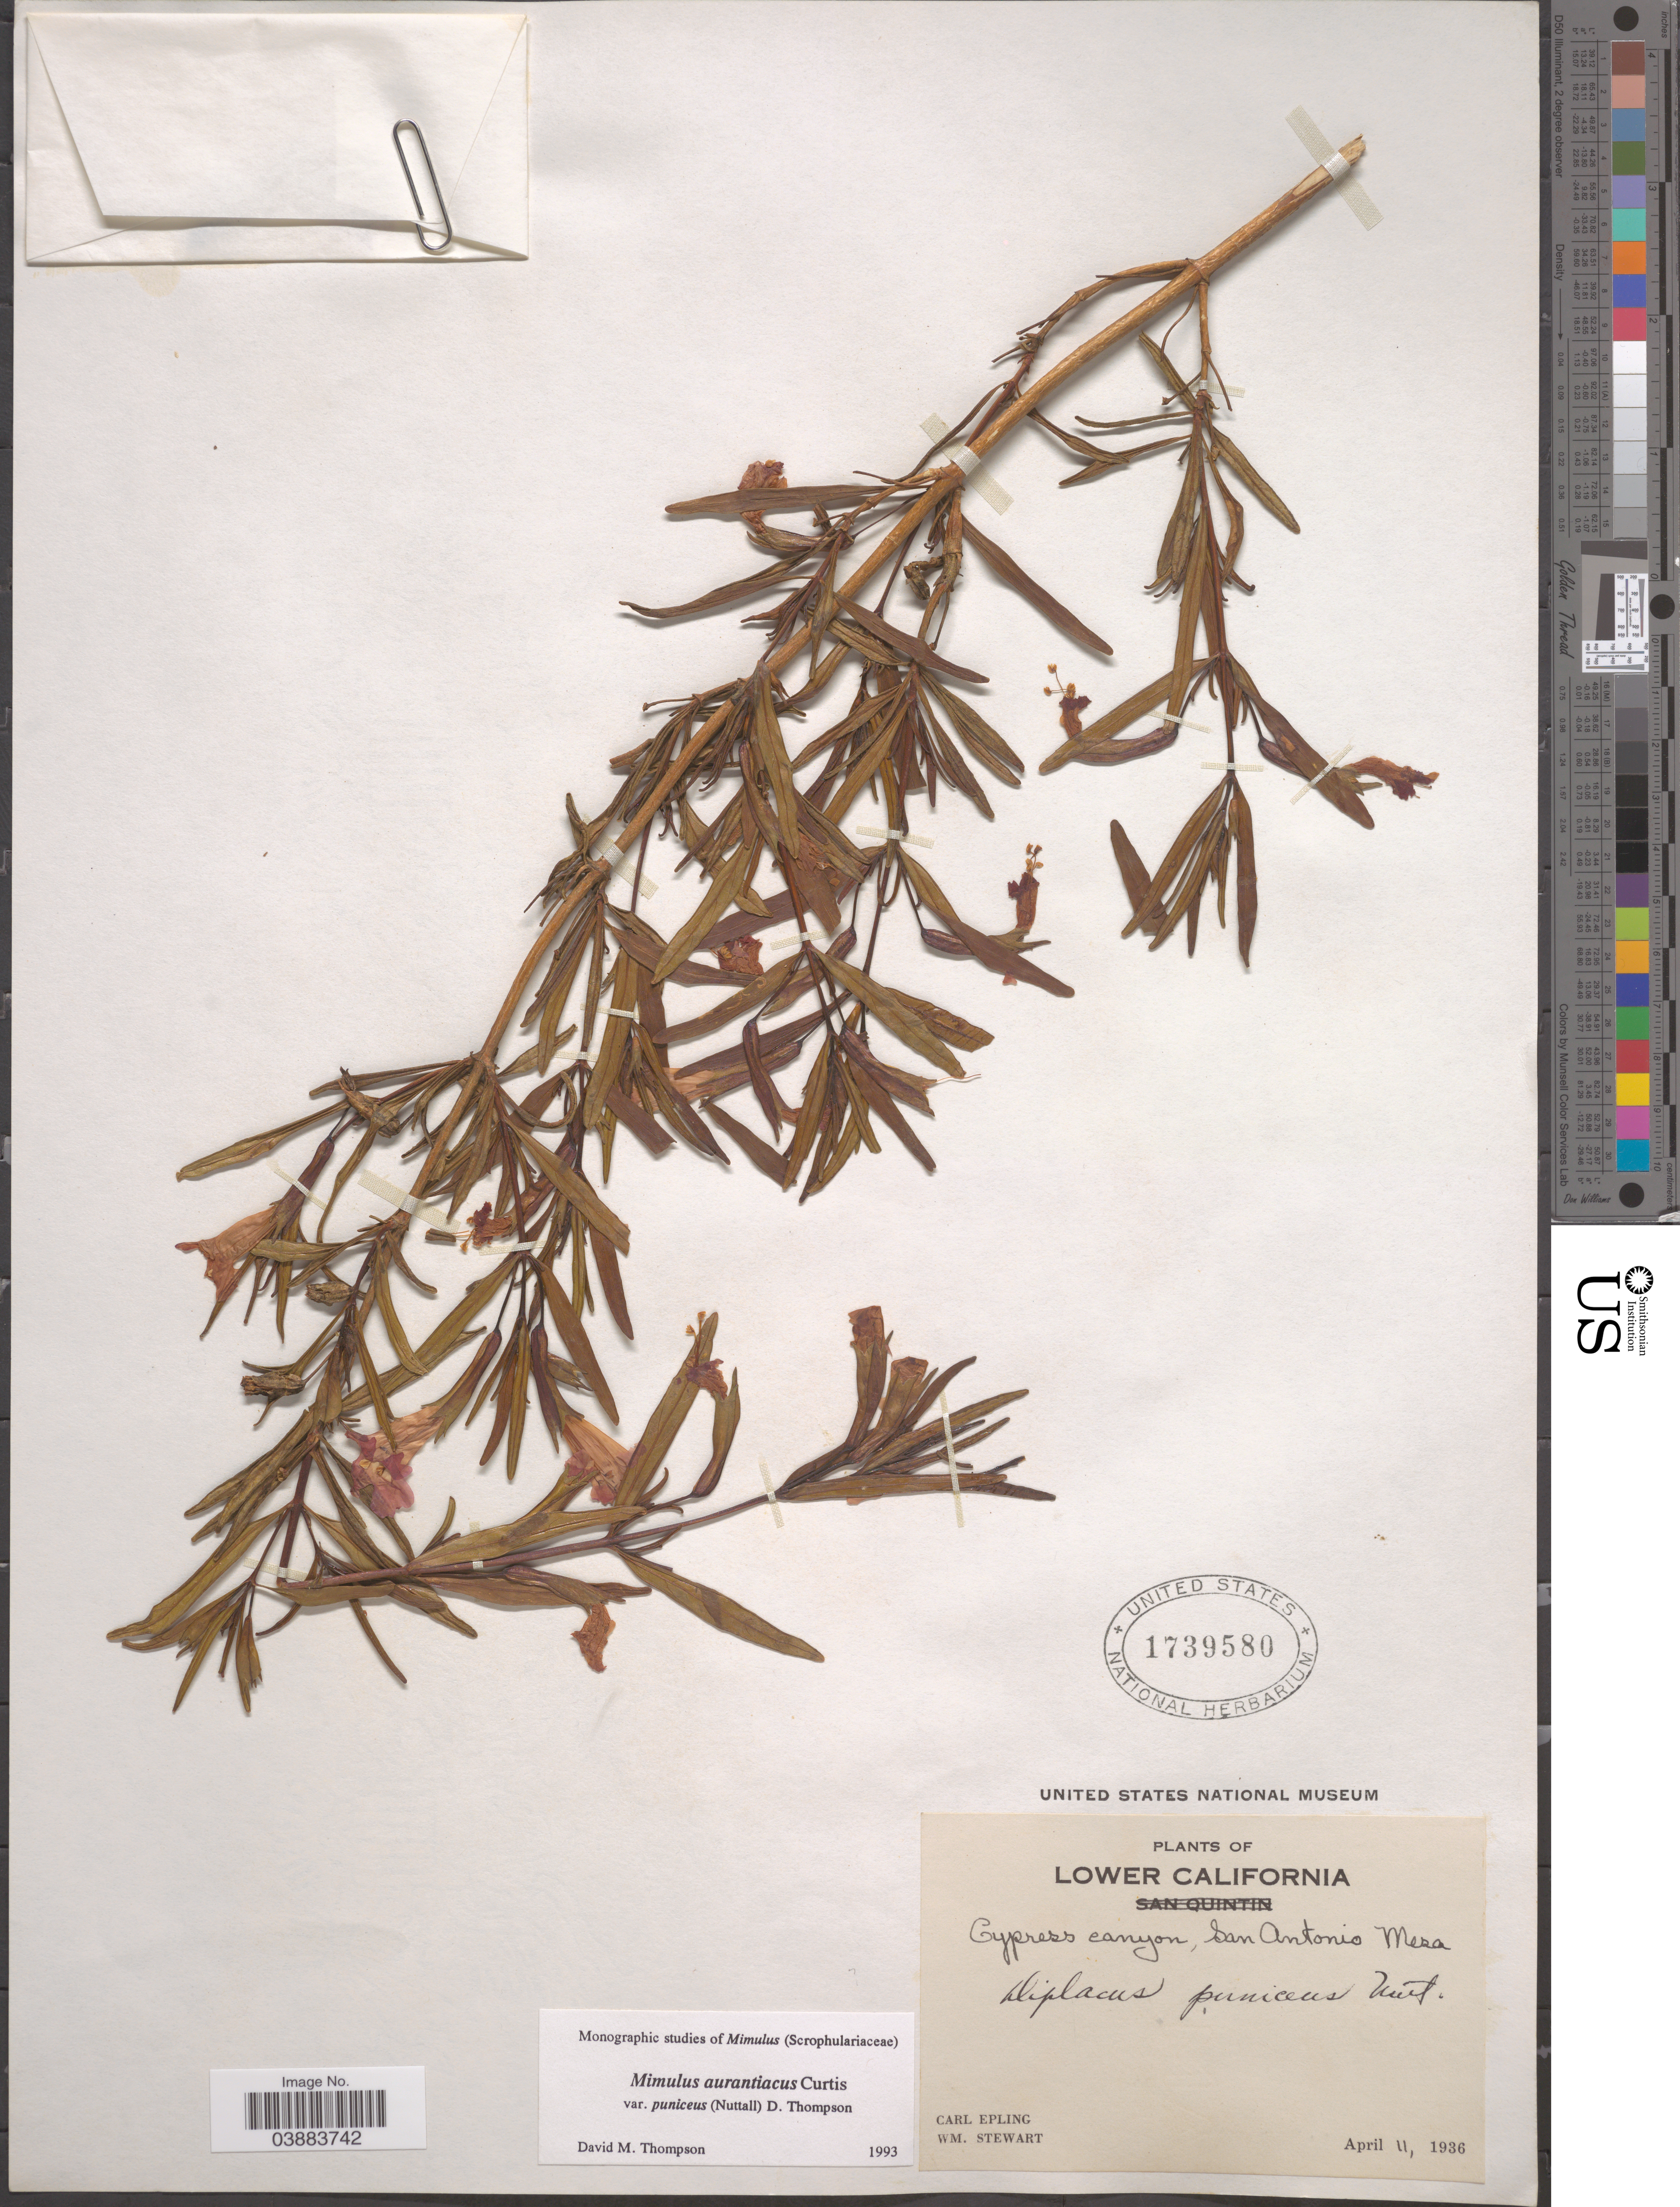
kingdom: Plantae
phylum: Tracheophyta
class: Magnoliopsida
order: Lamiales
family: Phrymaceae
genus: Diplacus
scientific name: Diplacus aurantiacus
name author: (Curtis) Jeps.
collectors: C. C. Epling & W. Stewart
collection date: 1936-04-11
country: Mexico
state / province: Baja California Sur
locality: Lower California. Gypress canyon, San Antonio Mesa.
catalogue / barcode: US 1739580